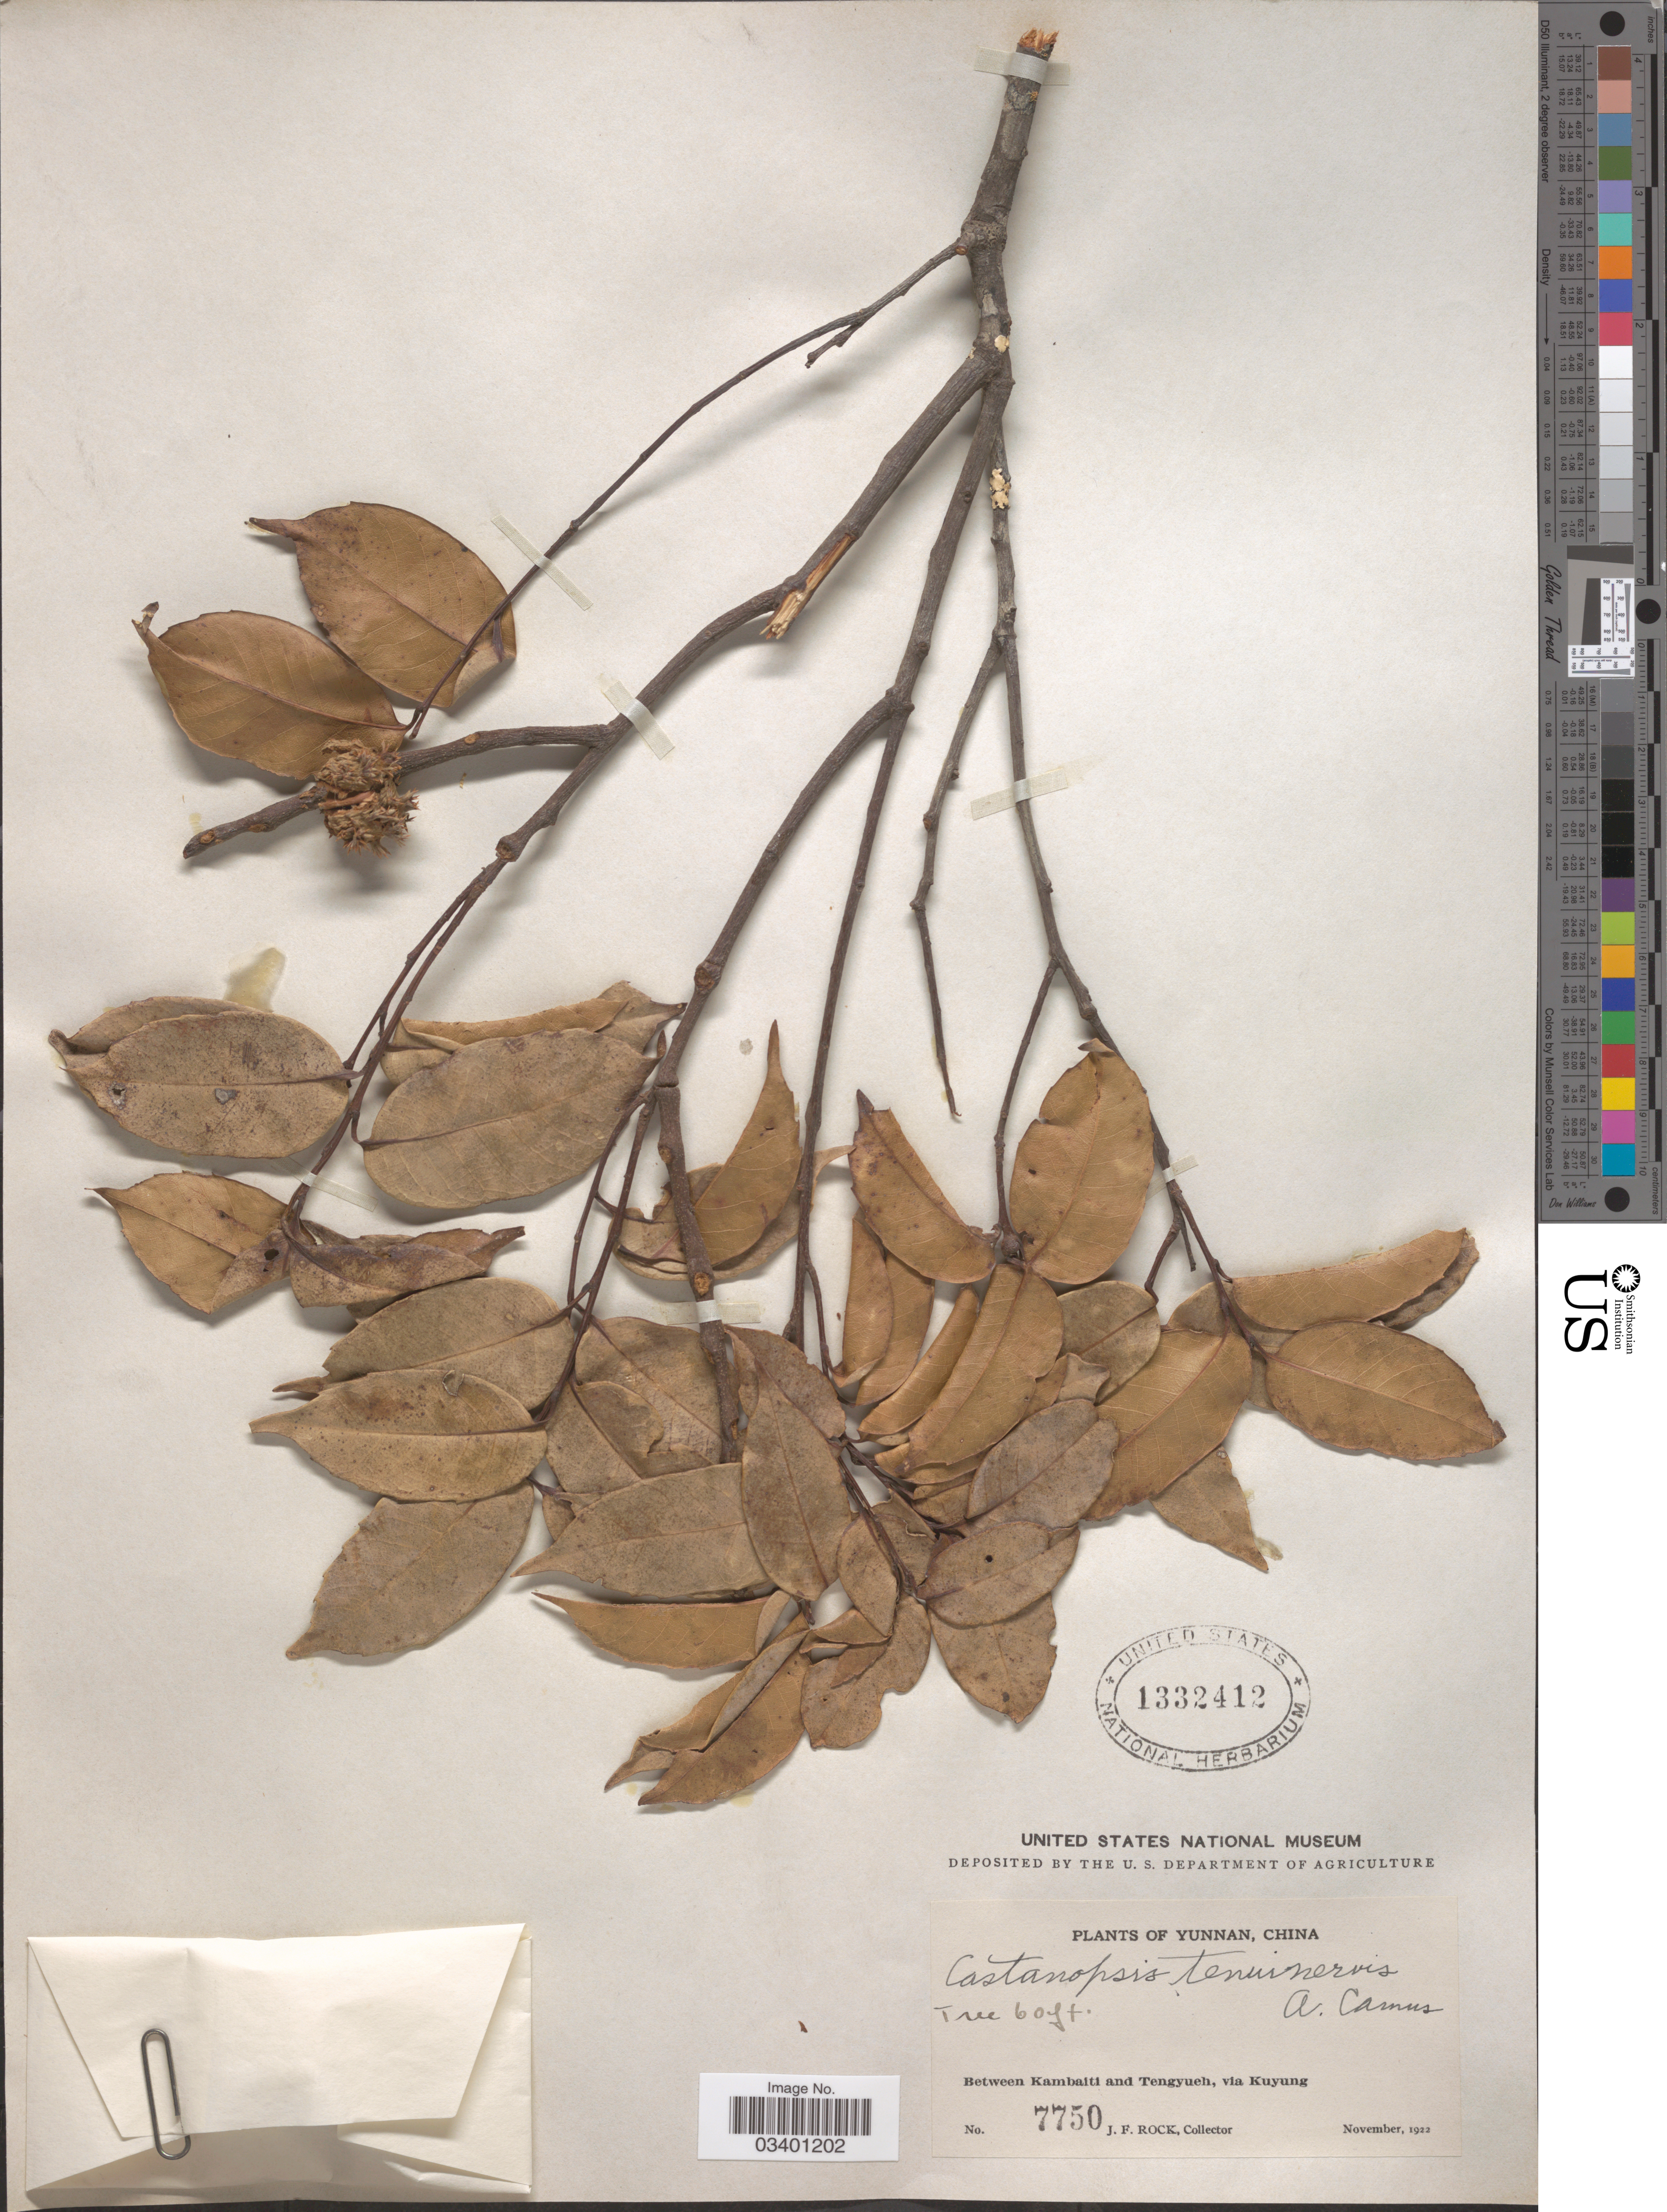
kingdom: Plantae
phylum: Tracheophyta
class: Magnoliopsida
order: Fagales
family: Fagaceae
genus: Castanopsis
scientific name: Castanopsis orthacantha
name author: Franch.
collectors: J. Rock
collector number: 7750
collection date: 1922-11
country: China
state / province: Yunnan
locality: Between Kambaiti and Tengyueh, via Kuyung.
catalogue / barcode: US 1332412